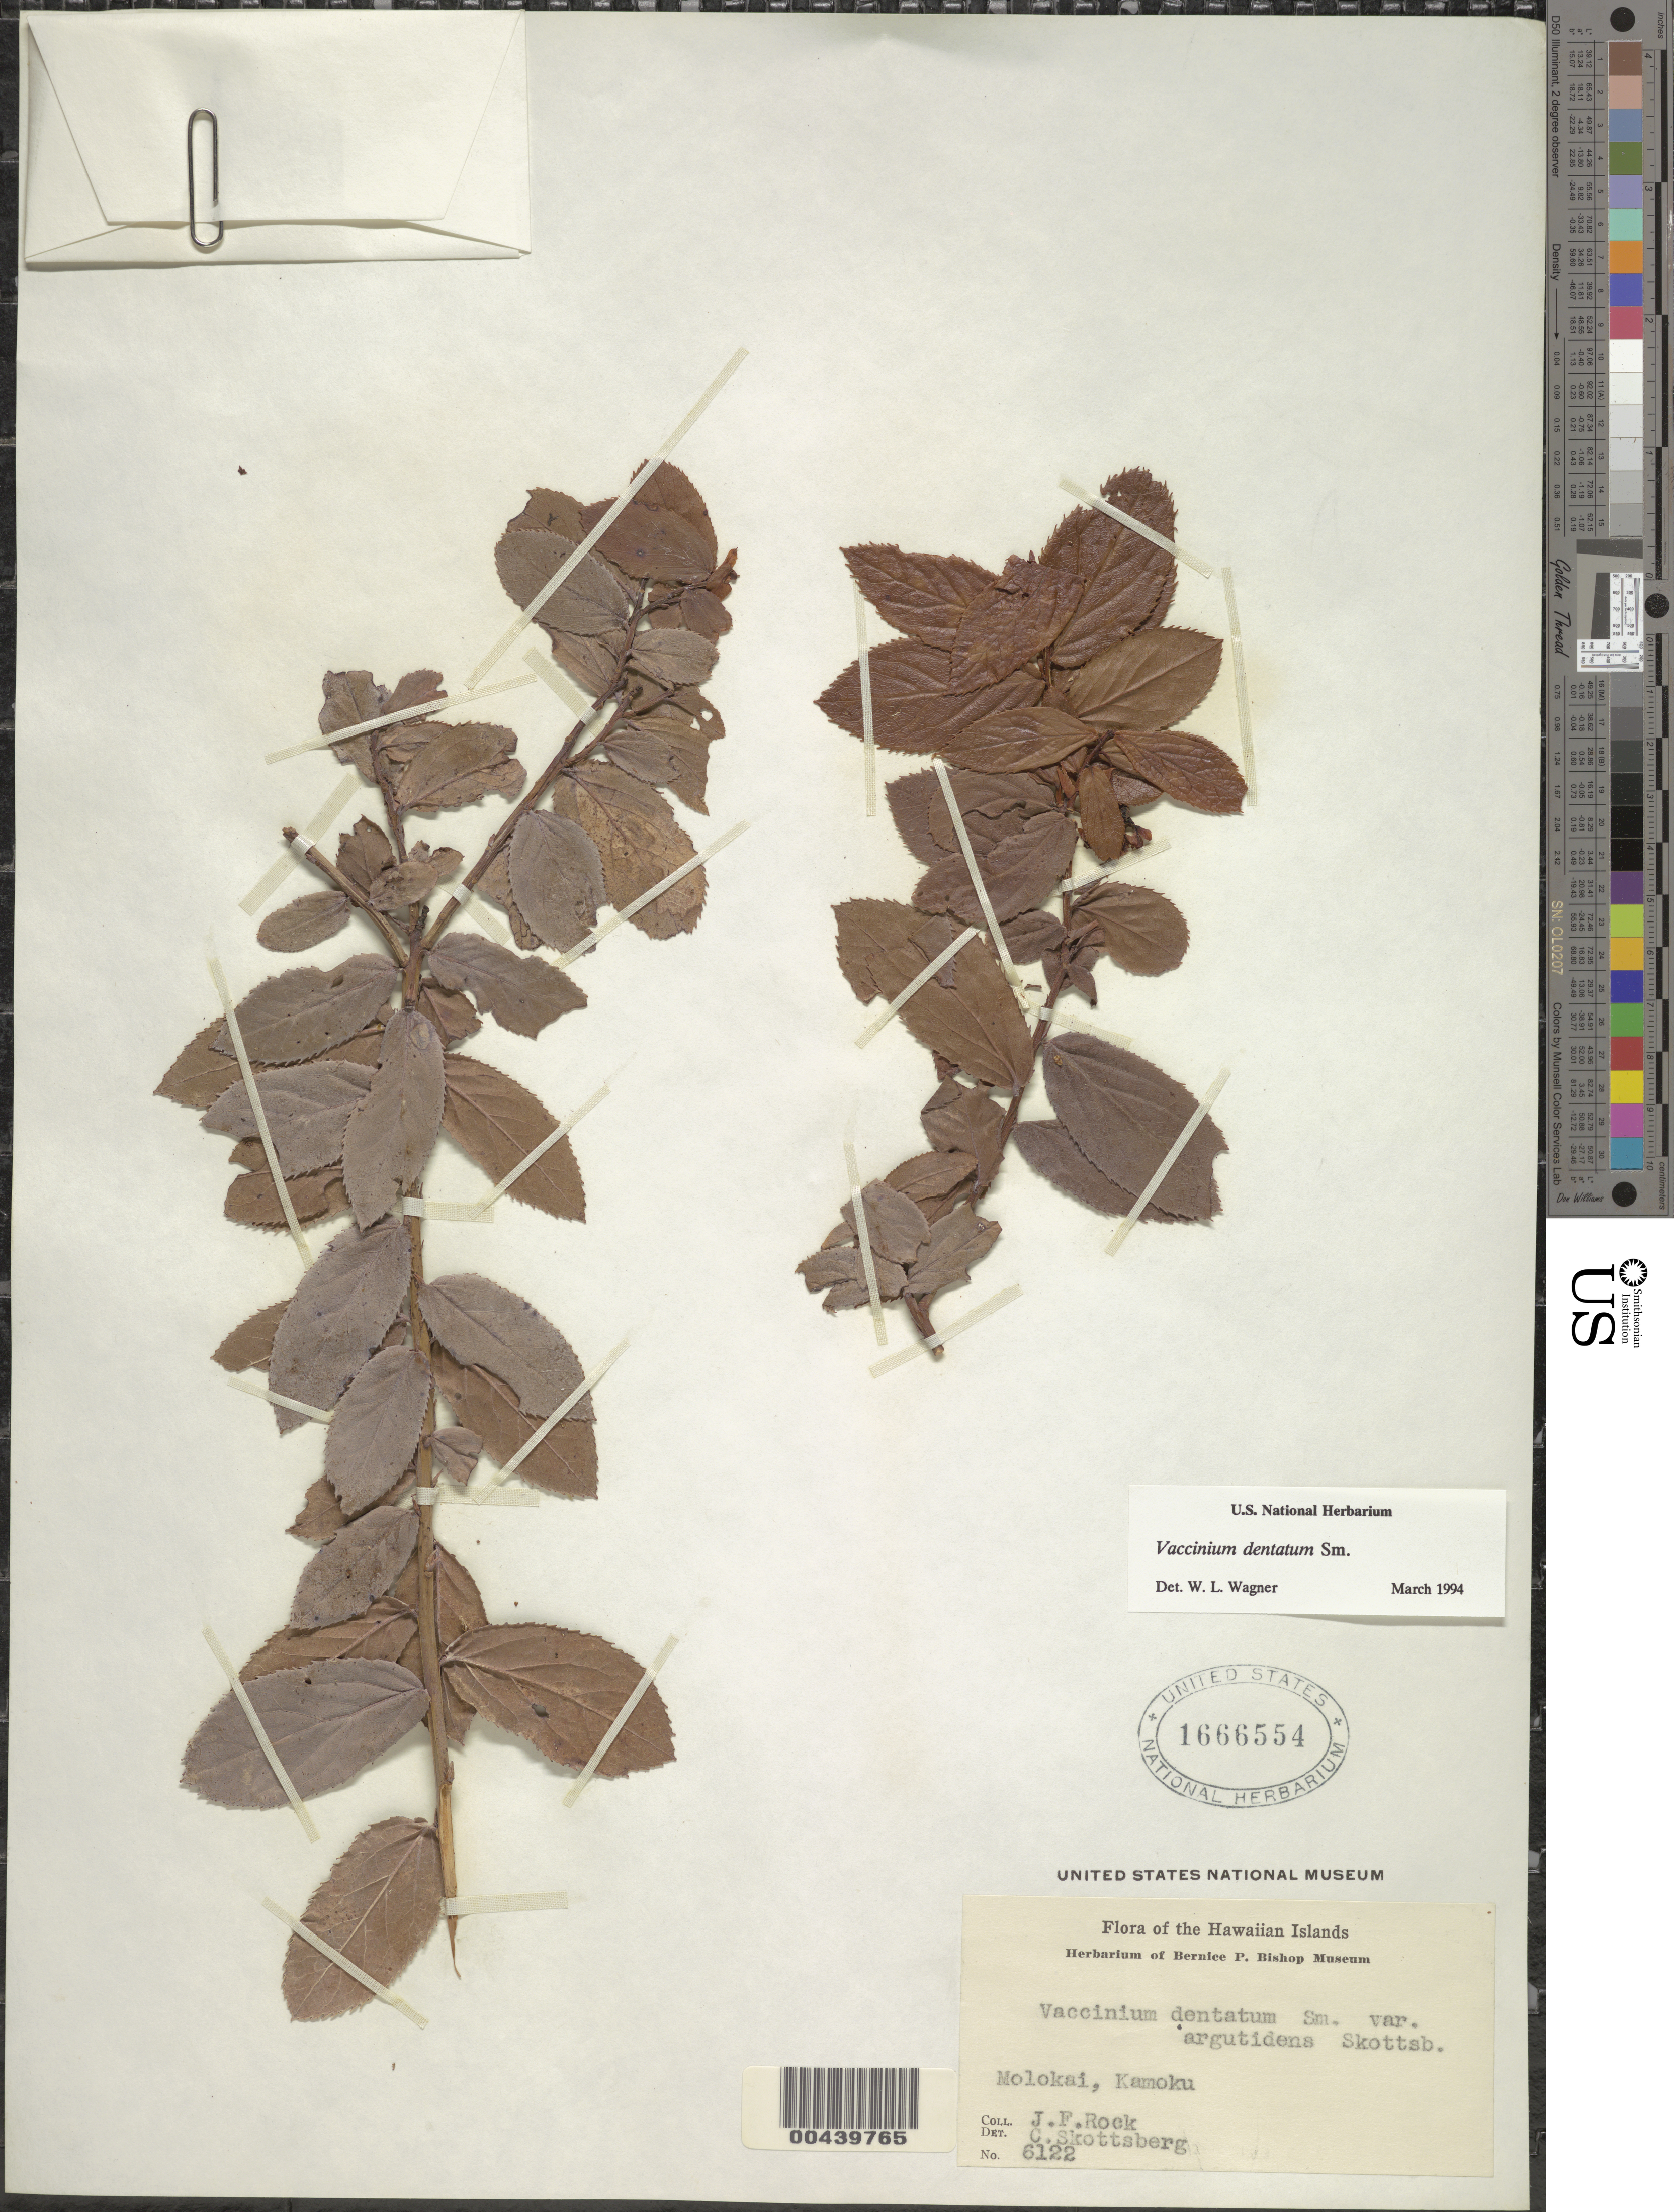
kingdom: Plantae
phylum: Tracheophyta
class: Magnoliopsida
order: Ericales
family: Ericaceae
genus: Vaccinium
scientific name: Vaccinium dentatum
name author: Sm.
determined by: Wagner, W. L., (BOT), Smithsonian Institution - National Museum of Natural History (UNITED STATES)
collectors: J. F. Rock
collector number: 6122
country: United States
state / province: Hawaii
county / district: Maui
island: Moloka'i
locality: Kamoku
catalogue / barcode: US 1666554